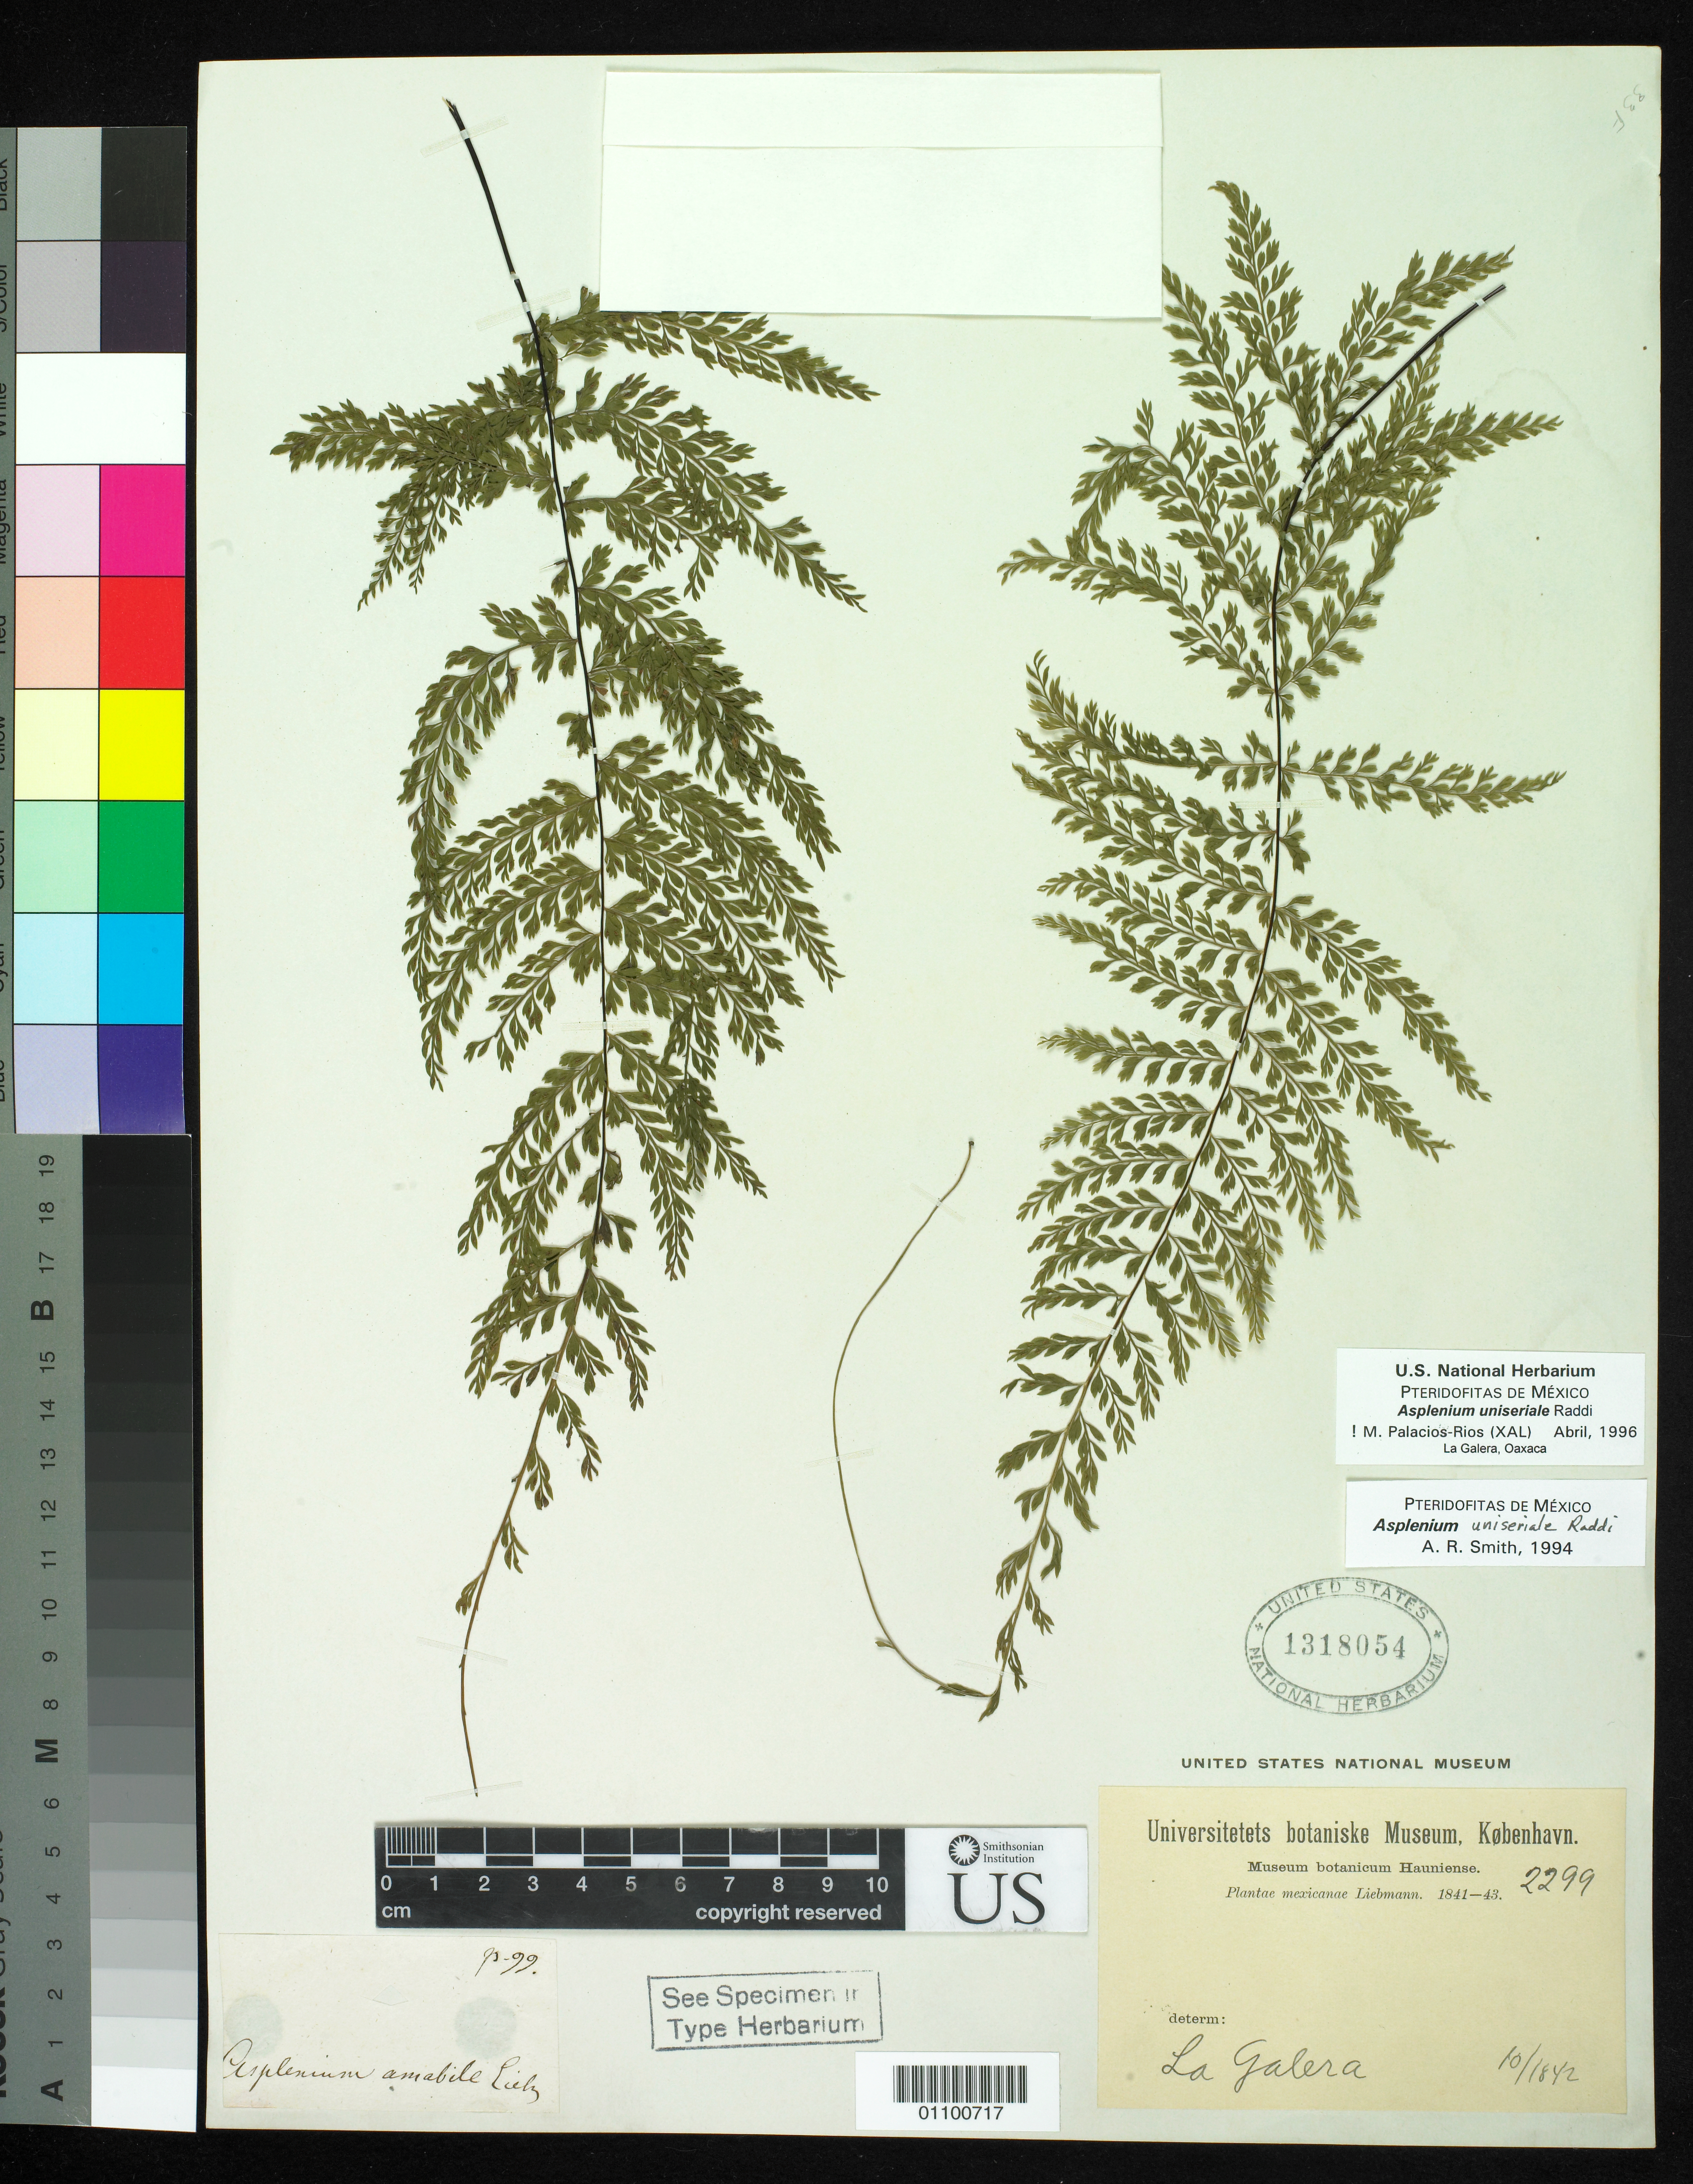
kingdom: Plantae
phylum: Tracheophyta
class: Polypodiopsida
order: Polypodiales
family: Aspleniaceae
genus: Asplenium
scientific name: Asplenium amabile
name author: Liebm.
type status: Isotype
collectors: F. M. Liebmann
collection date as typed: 1841 to -- --- 1843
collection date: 1841/1843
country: Mexico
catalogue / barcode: US 1318054